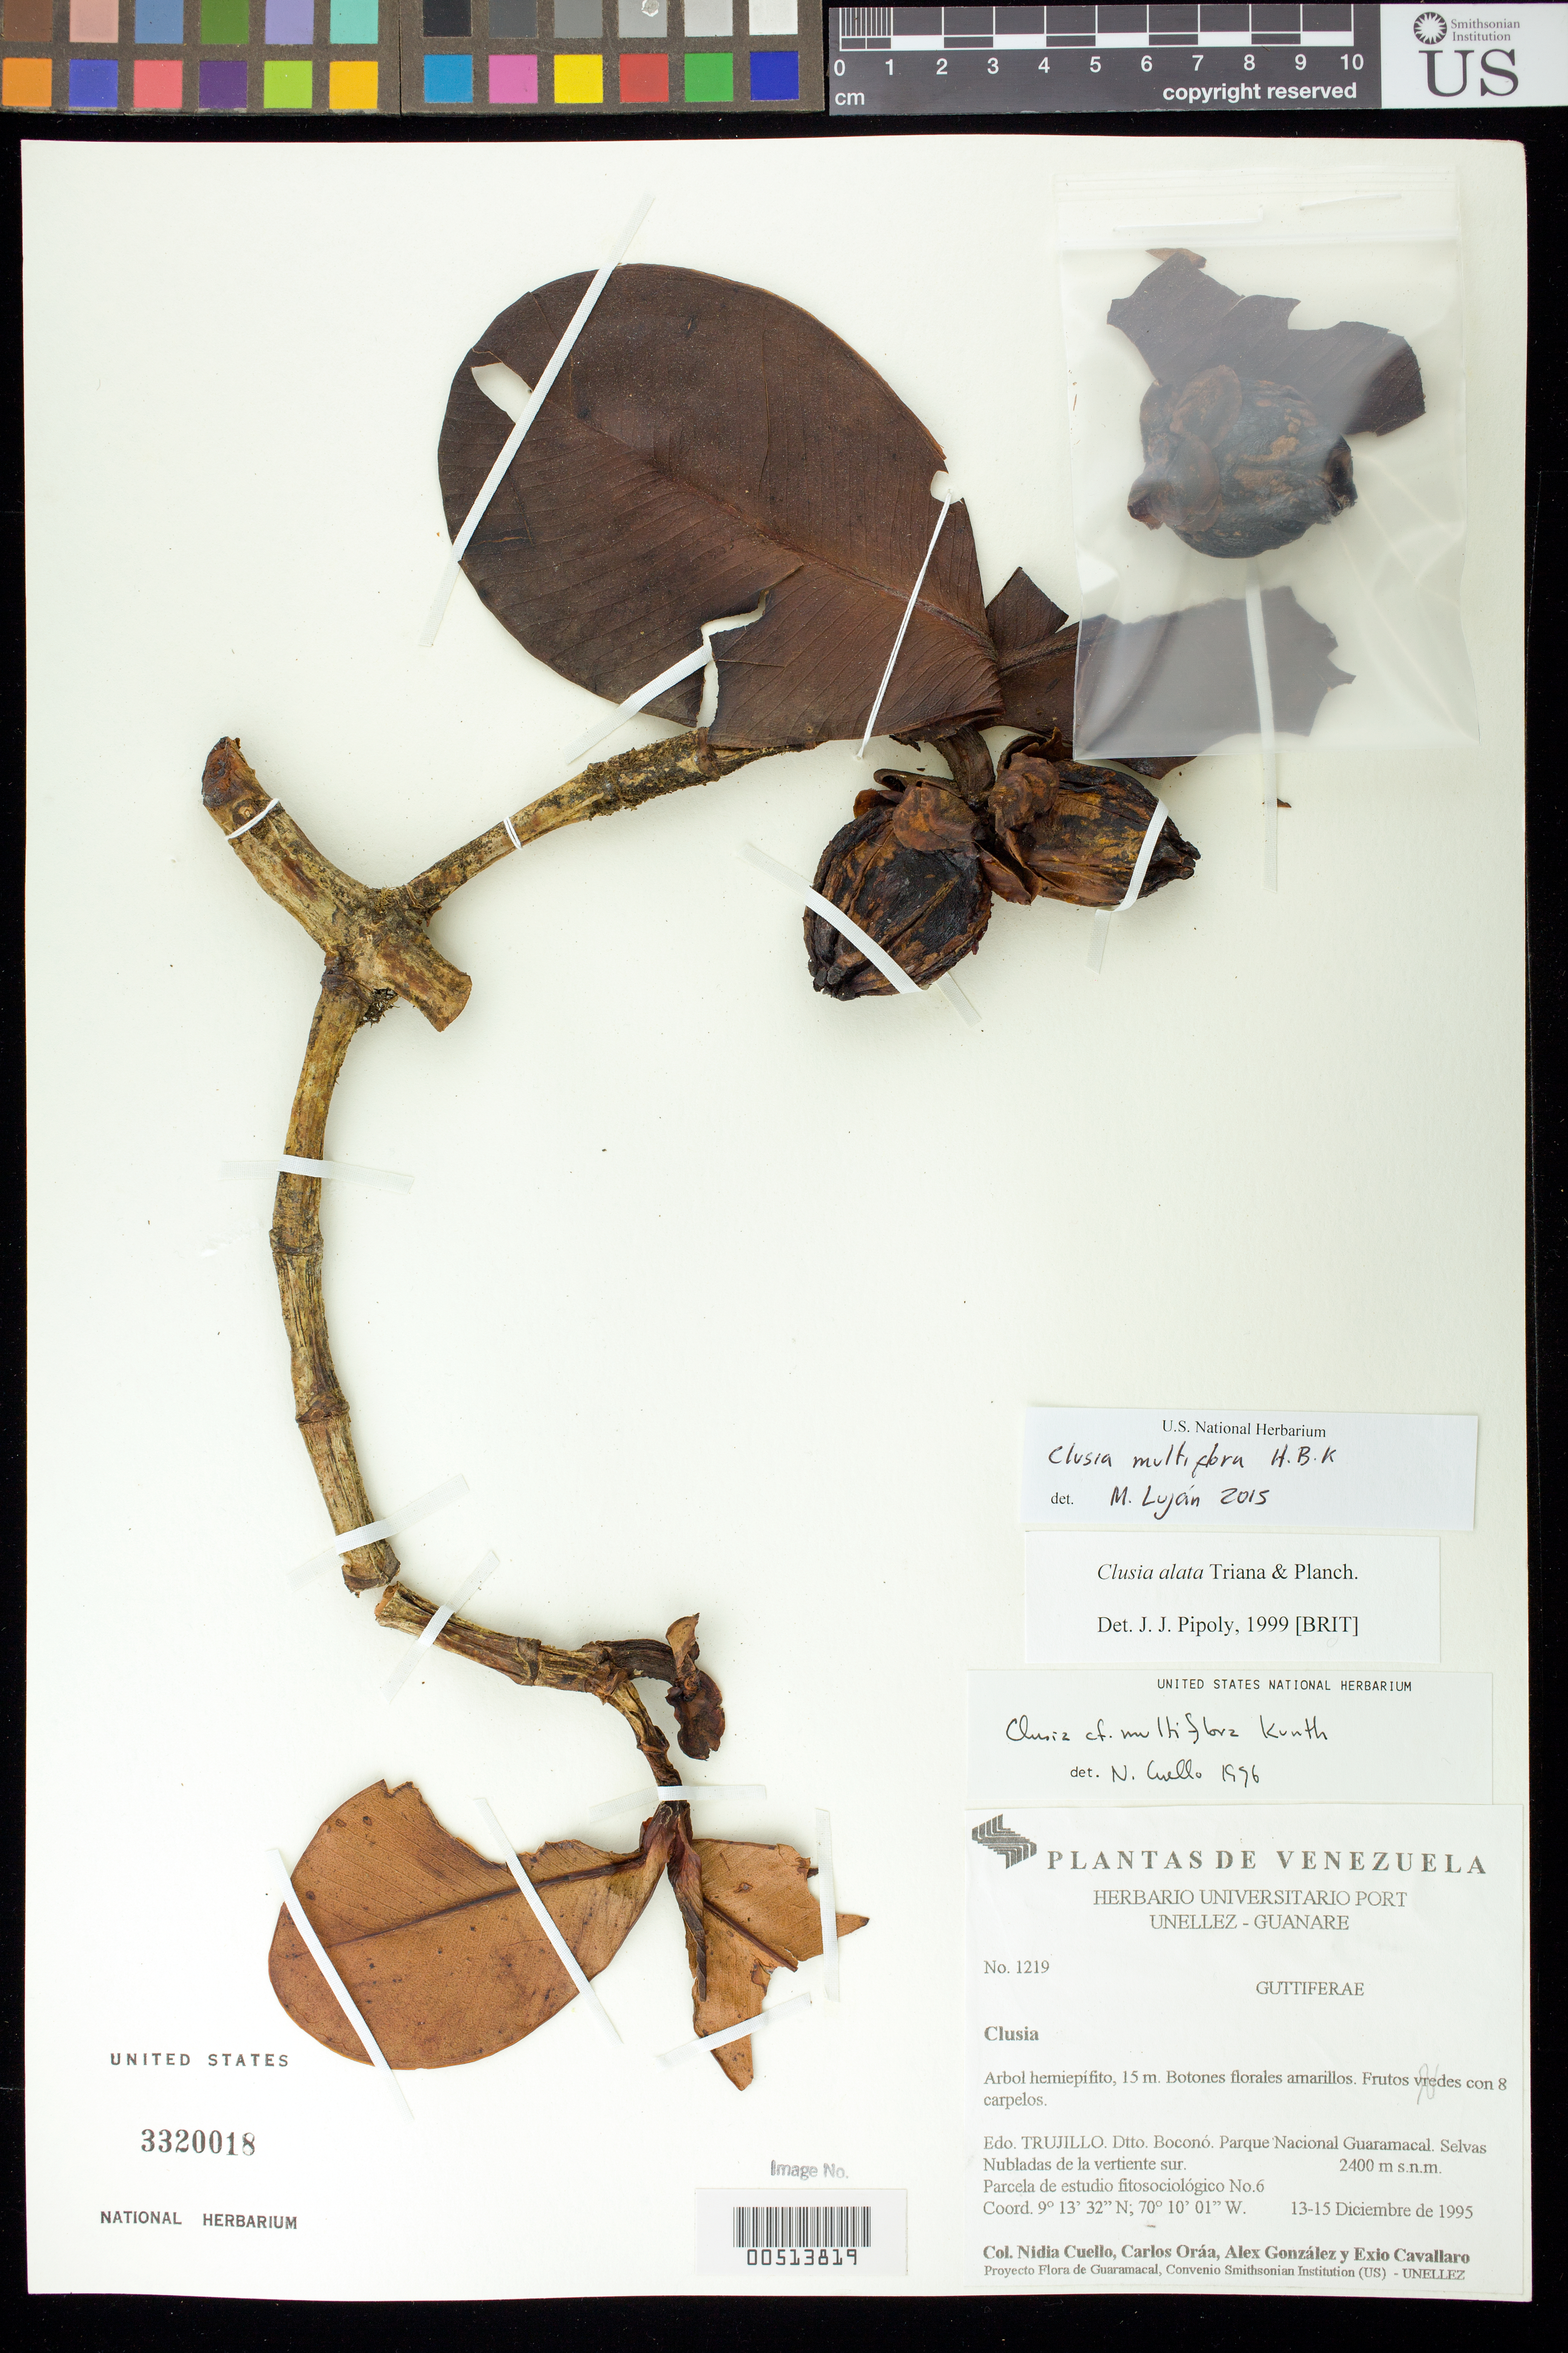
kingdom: Plantae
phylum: Tracheophyta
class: Magnoliopsida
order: Malpighiales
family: Clusiaceae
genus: Clusia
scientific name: Clusia multiflora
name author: Kunth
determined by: Lujan, M.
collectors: N. L. Cuello, C. Oráa, A. Gonzáles & E. Cavallaro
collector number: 1219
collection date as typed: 13 Dec 1995 to 15 Dec 1995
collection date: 1995-12-13/1995-12-15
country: Venezuela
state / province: Trujillo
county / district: Boconó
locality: Parque Nacional Guaramacal, vertiente S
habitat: Selvas nubladas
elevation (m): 2400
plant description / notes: A, K, NY, PORT, US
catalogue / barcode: US 3320018